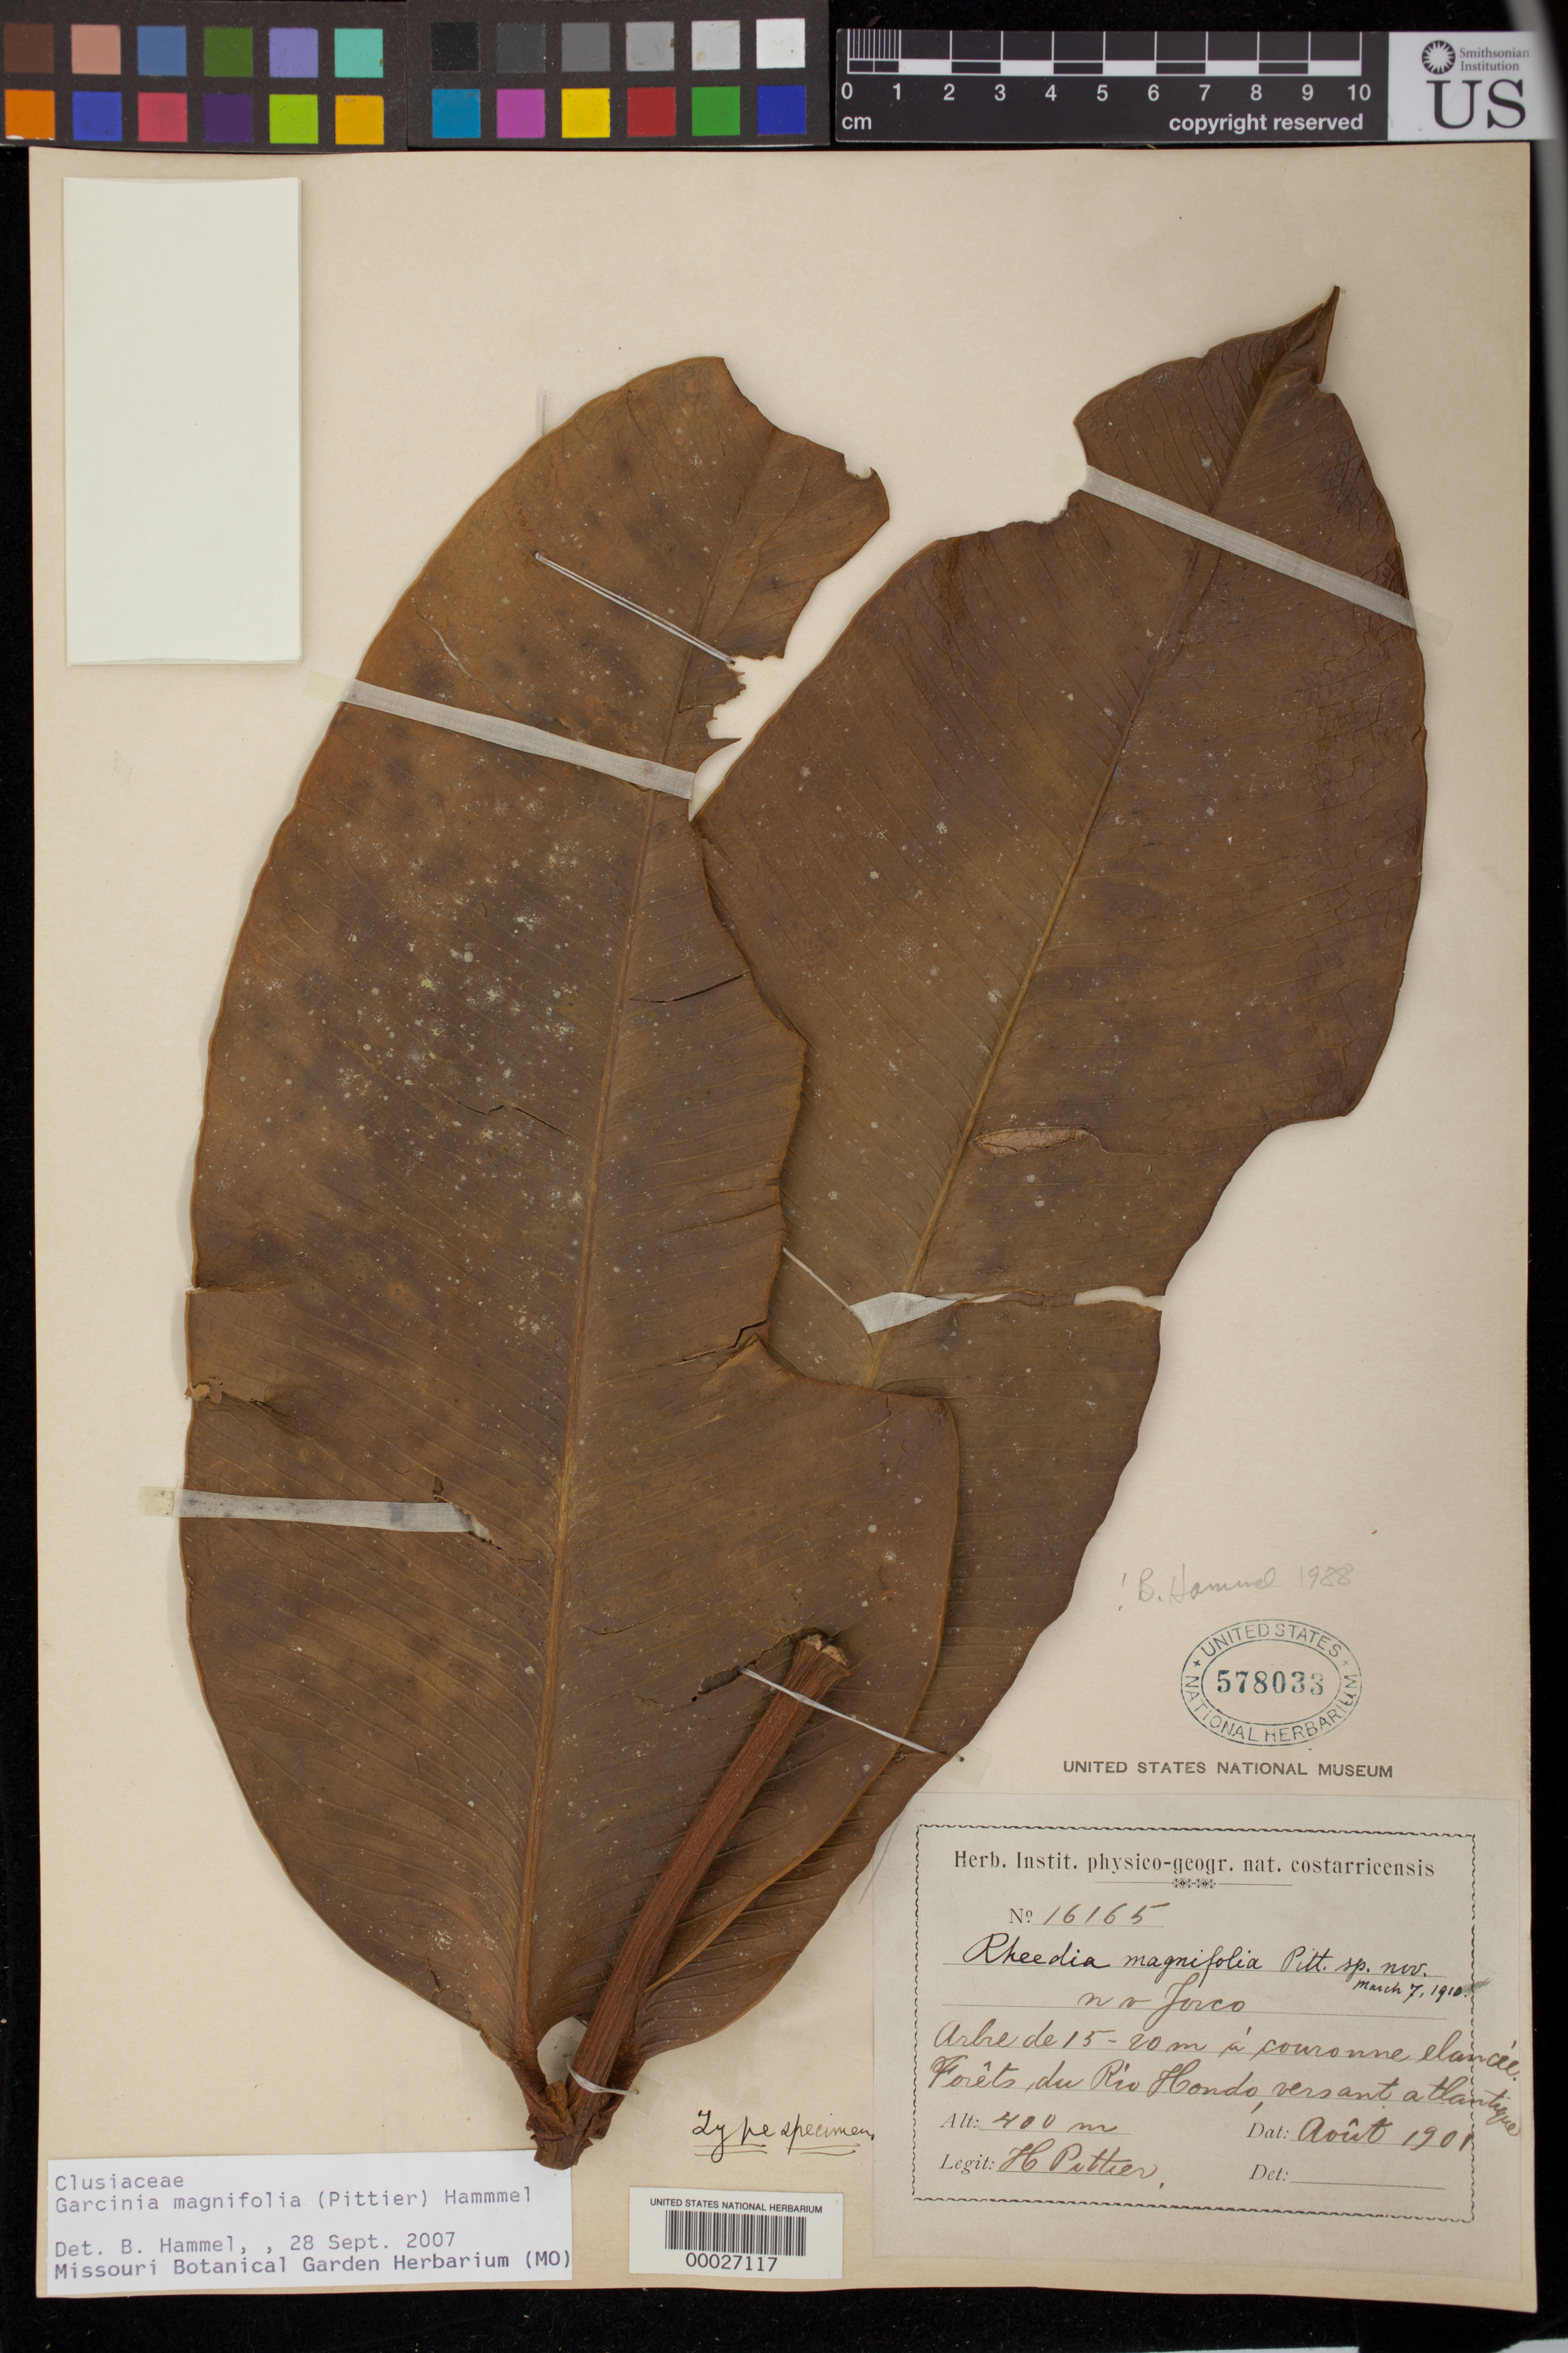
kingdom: Plantae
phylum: Tracheophyta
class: Magnoliopsida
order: Malpighiales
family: Clusiaceae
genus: Rheedia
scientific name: Rheedia magnifolia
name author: Pittier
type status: Holotype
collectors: H. F. Pittier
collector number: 16165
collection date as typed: Aug 1901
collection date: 1901-08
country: Costa Rica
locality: Above Rio Hondo near Matina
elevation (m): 400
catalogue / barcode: US 578033